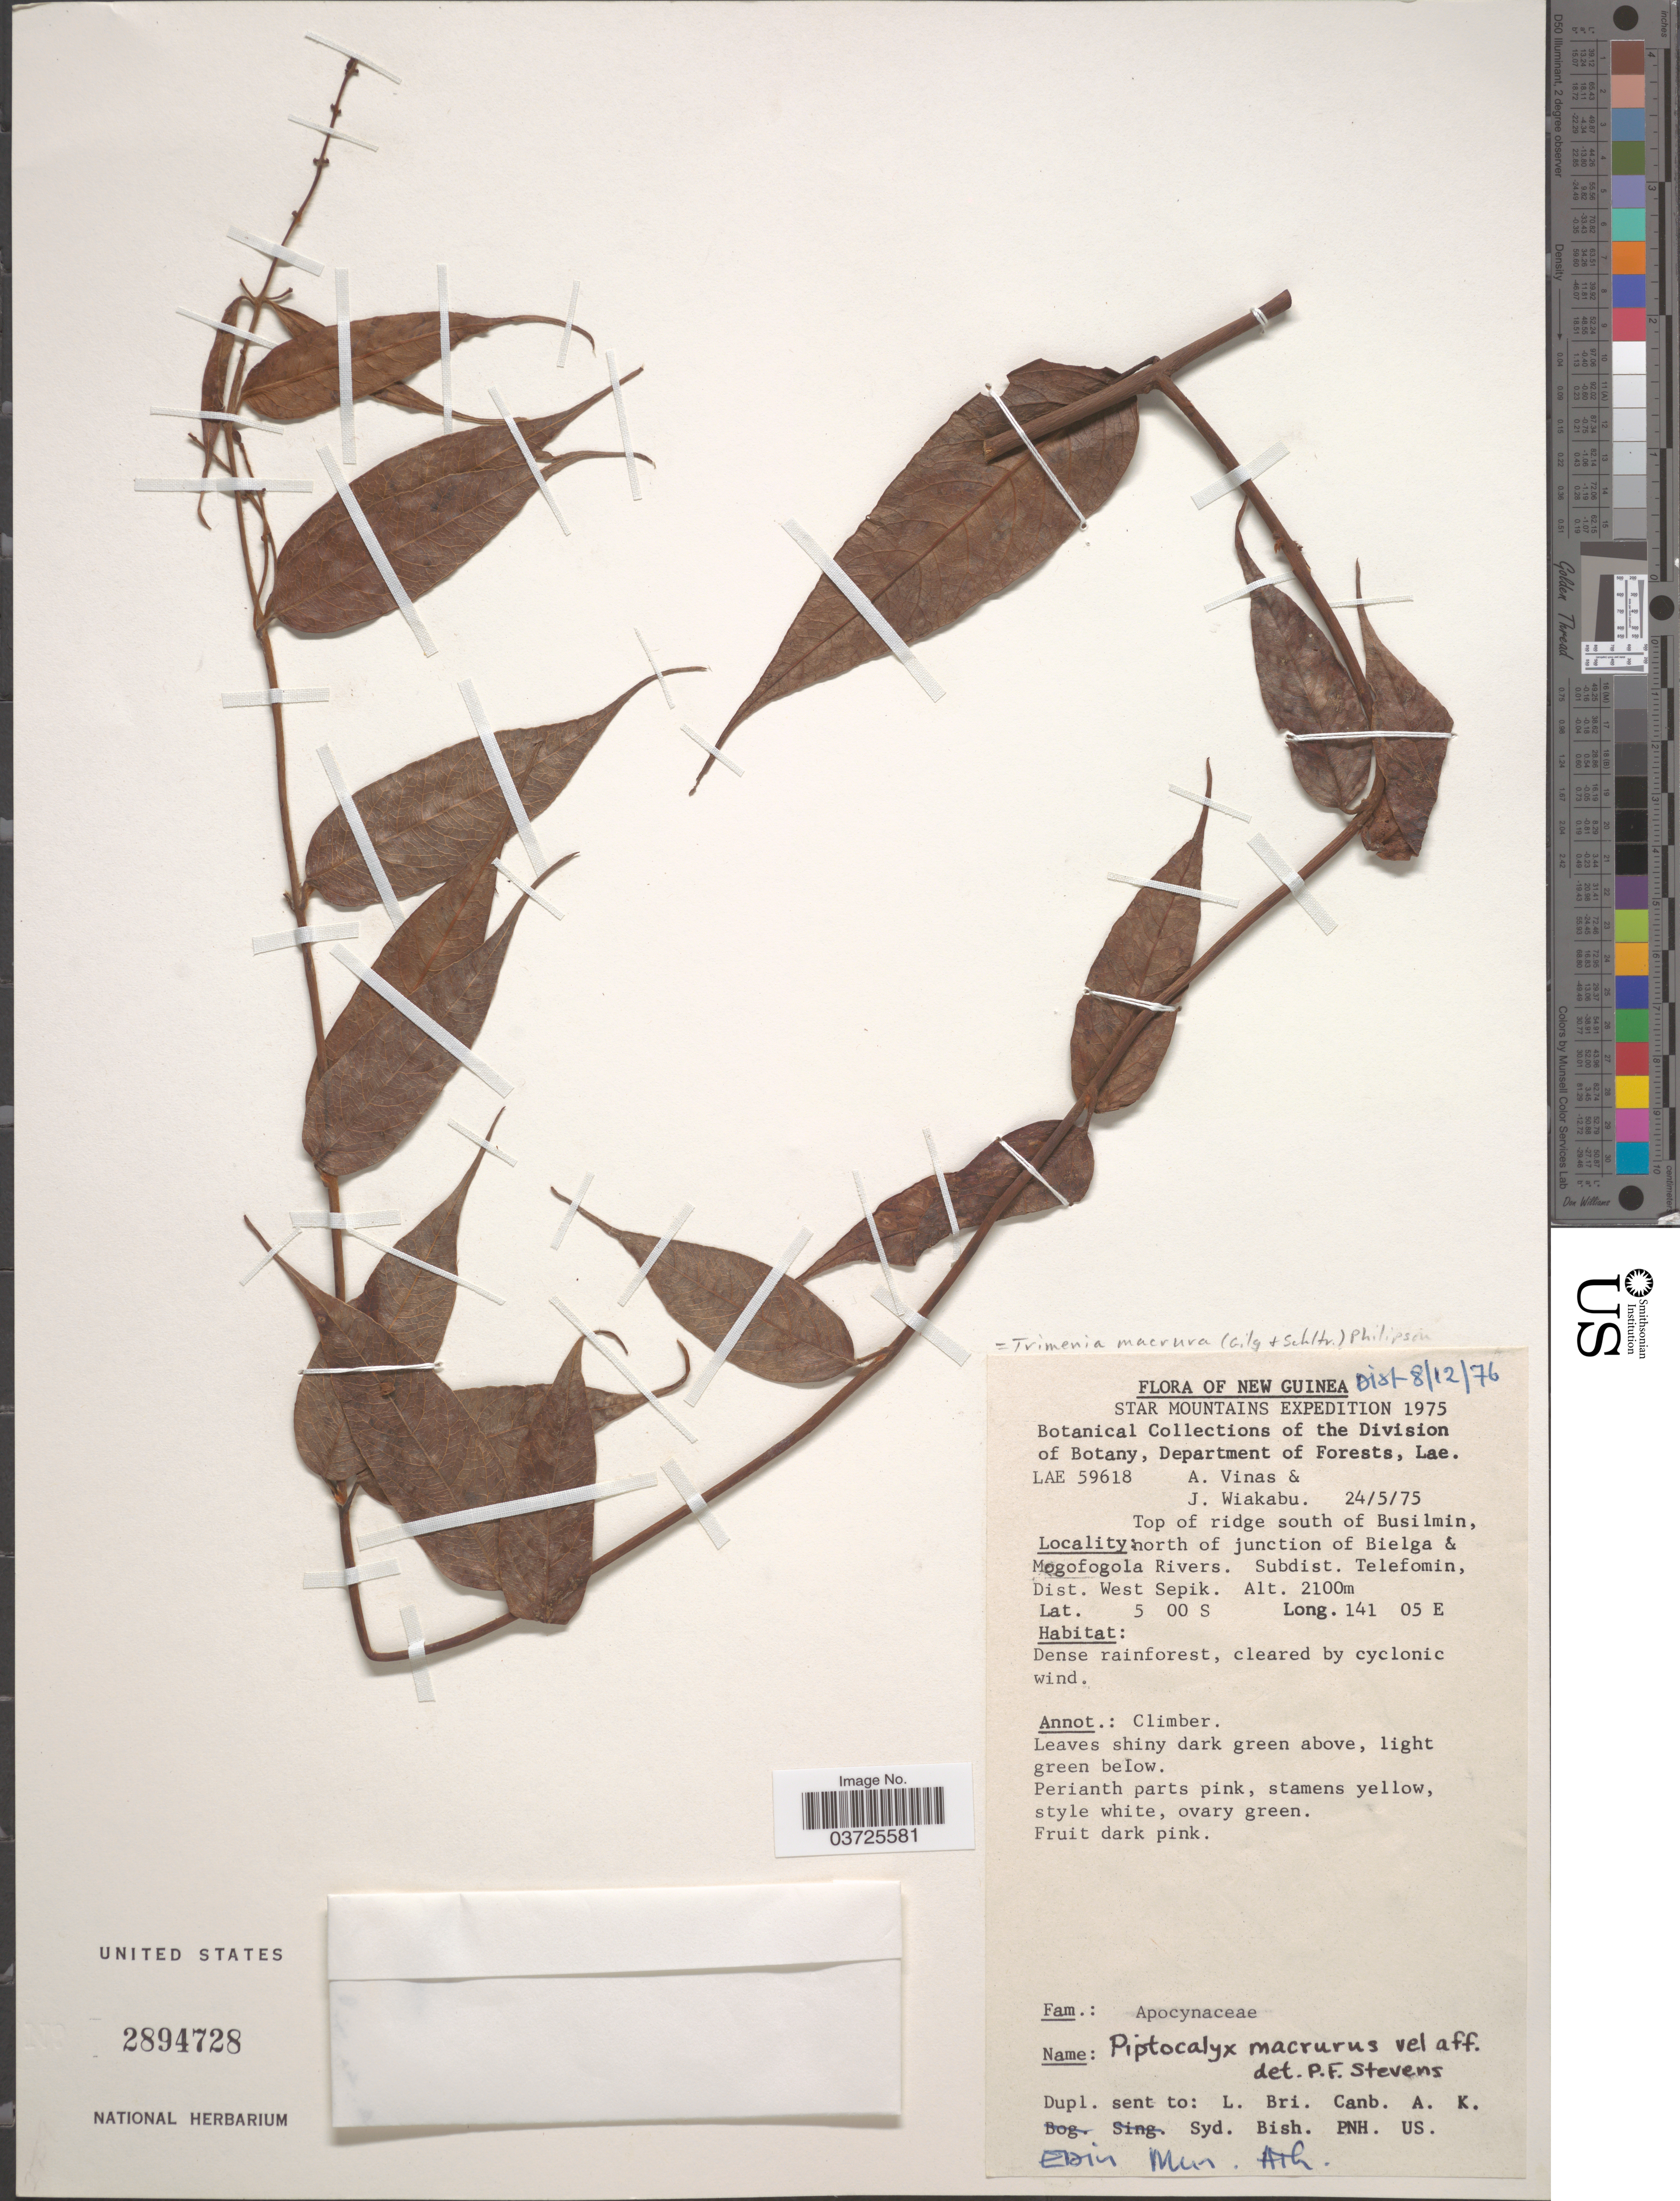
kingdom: Plantae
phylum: Tracheophyta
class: Magnoliopsida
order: Austrobaileyales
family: Trimeniaceae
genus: Trimenia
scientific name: Trimenia macrura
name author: (Gilg & Schltr.) Philipson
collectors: A. Vinas & J. Wiakabu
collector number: LAE59618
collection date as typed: Transcribed d/m/y: 24/5/75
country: Papua New Guinea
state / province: Sandaun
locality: New Guinea. Top of ridge south of Busilmin, north of junction of Bielga & Mogofogola Rivers. Subdist. Telefomin, Dist. West Sepik.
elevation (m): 2100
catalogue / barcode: US 2894728